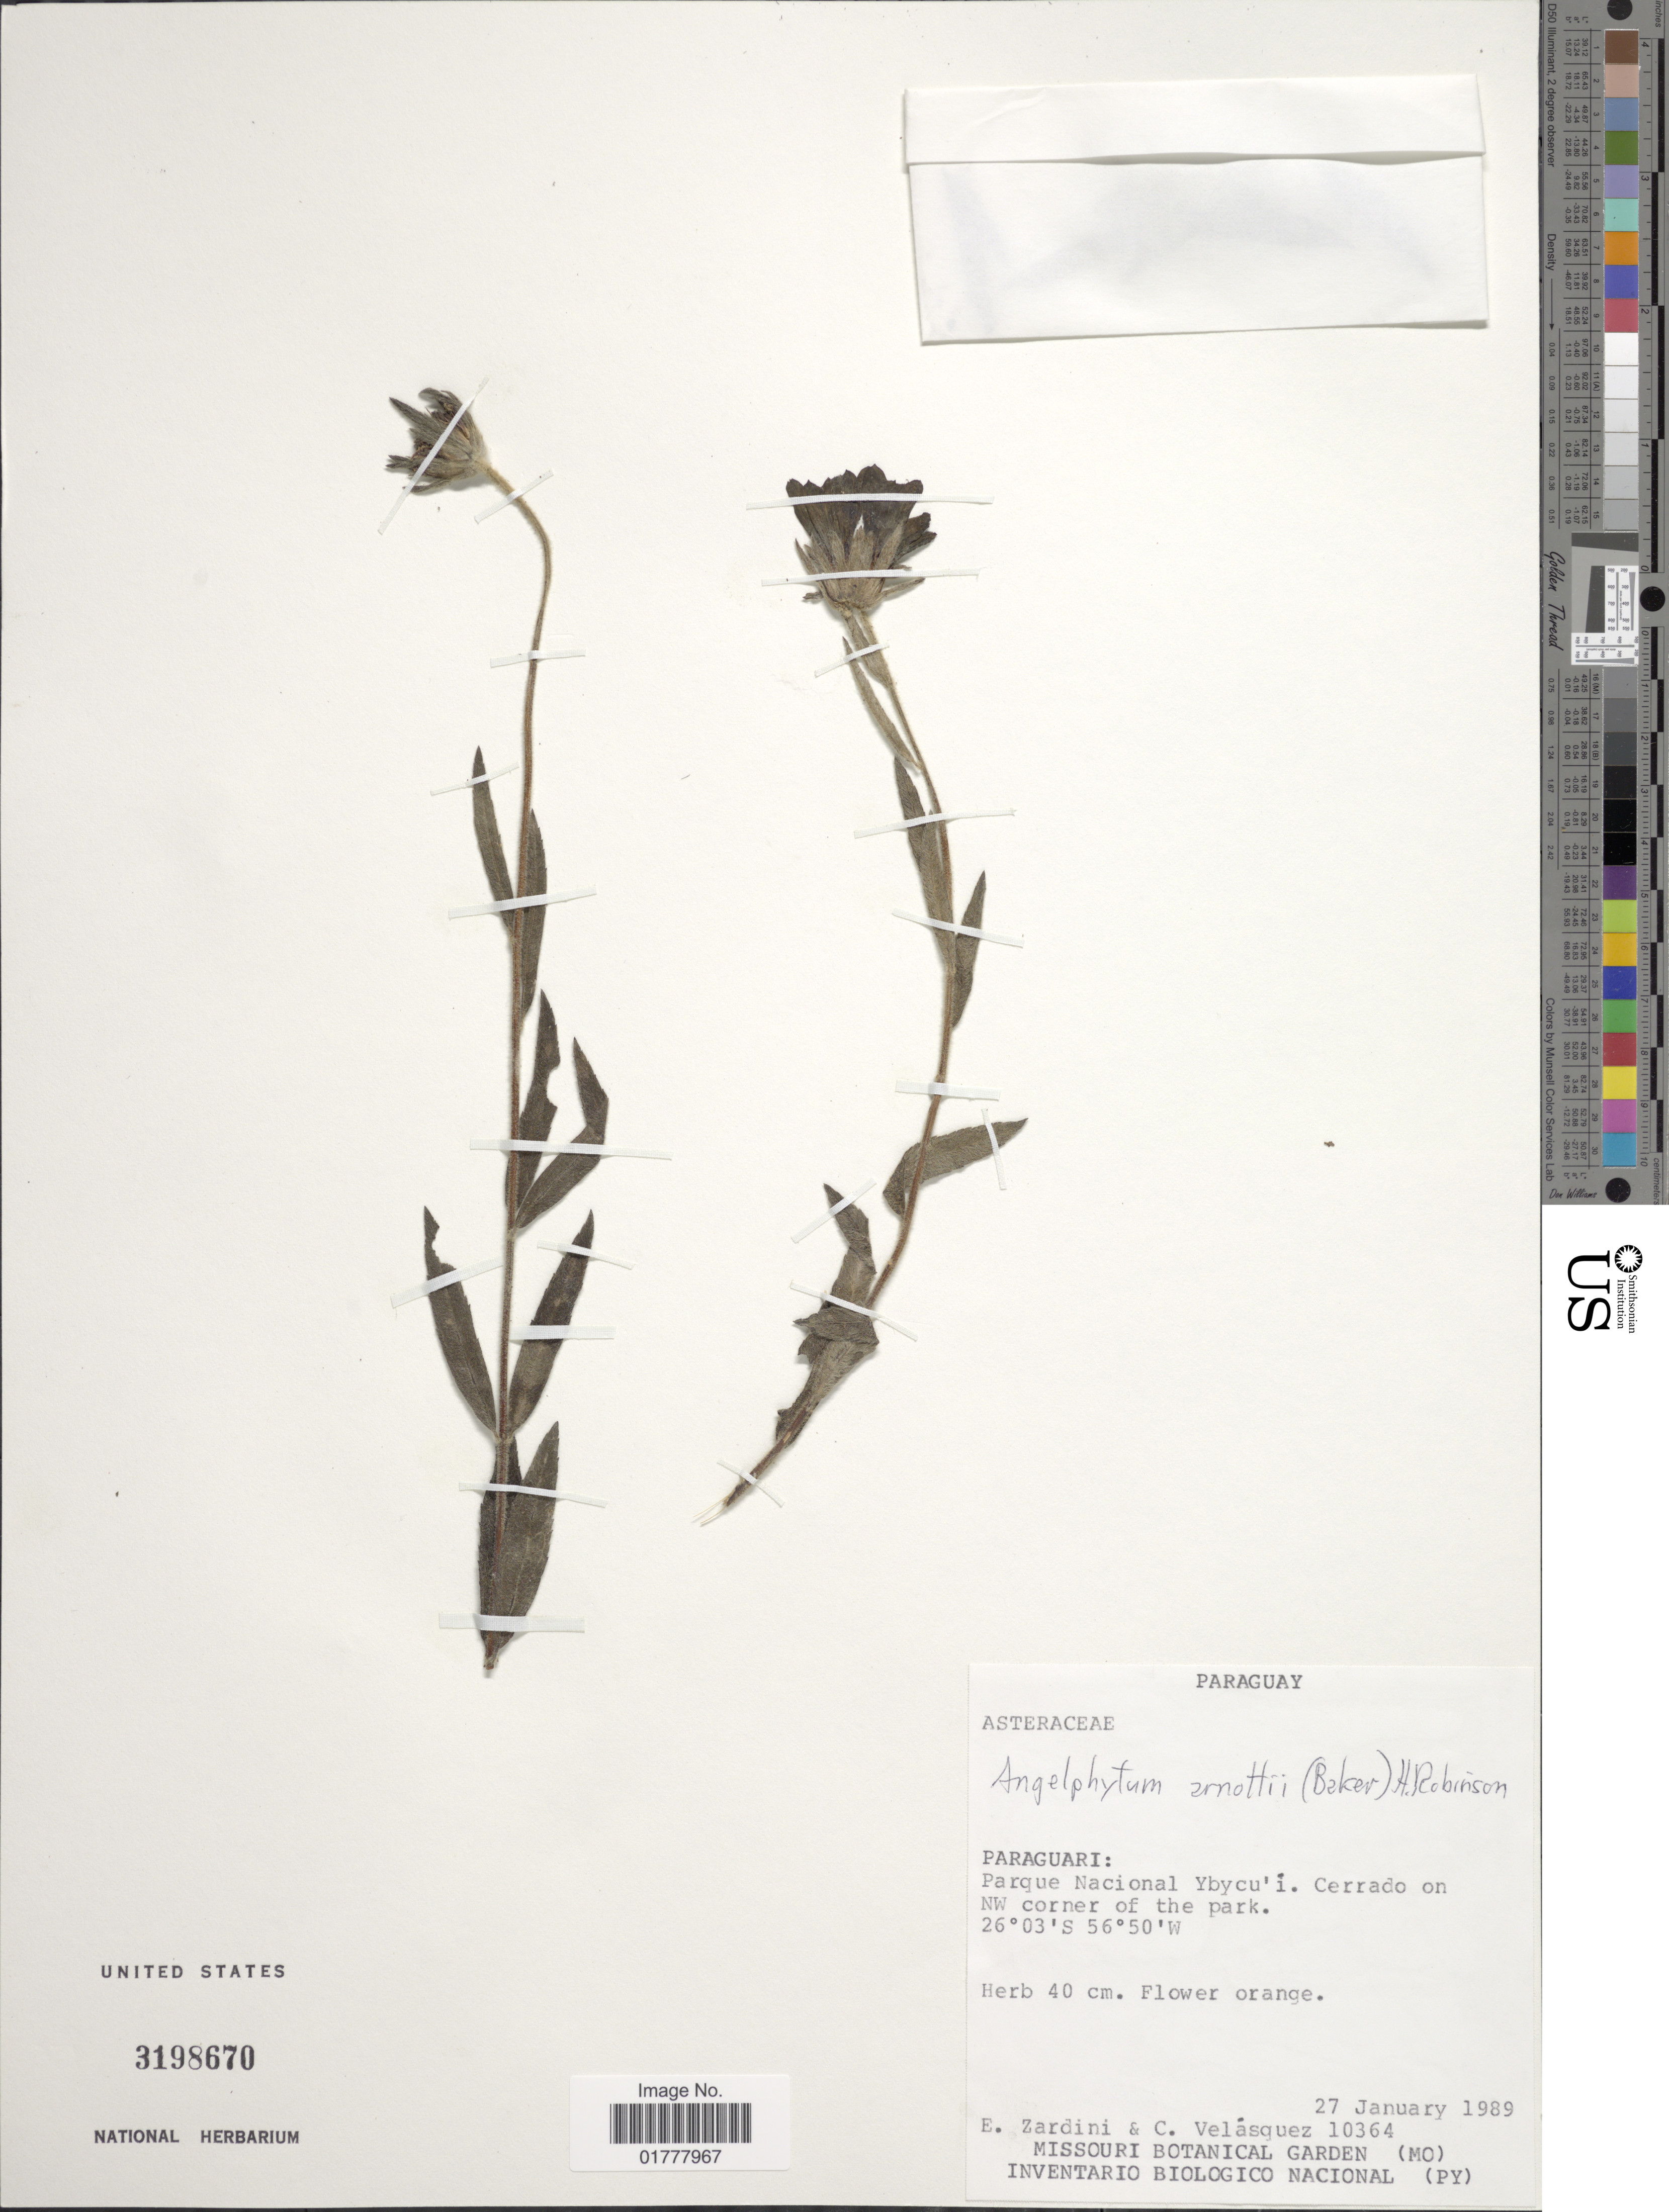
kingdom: Plantae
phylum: Tracheophyta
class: Magnoliopsida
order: Asterales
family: Asteraceae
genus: Angelphytum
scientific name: Angelphytum arnottii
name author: (Baker) H. Rob.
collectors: E. M. Zardini & C. Velásquez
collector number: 10364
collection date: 1989-01-27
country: Paraguay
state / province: Paraguari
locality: Paraguari, Parque Nacional Ybycu' i, Cerrado on NW corner of the park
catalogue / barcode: US 3198670